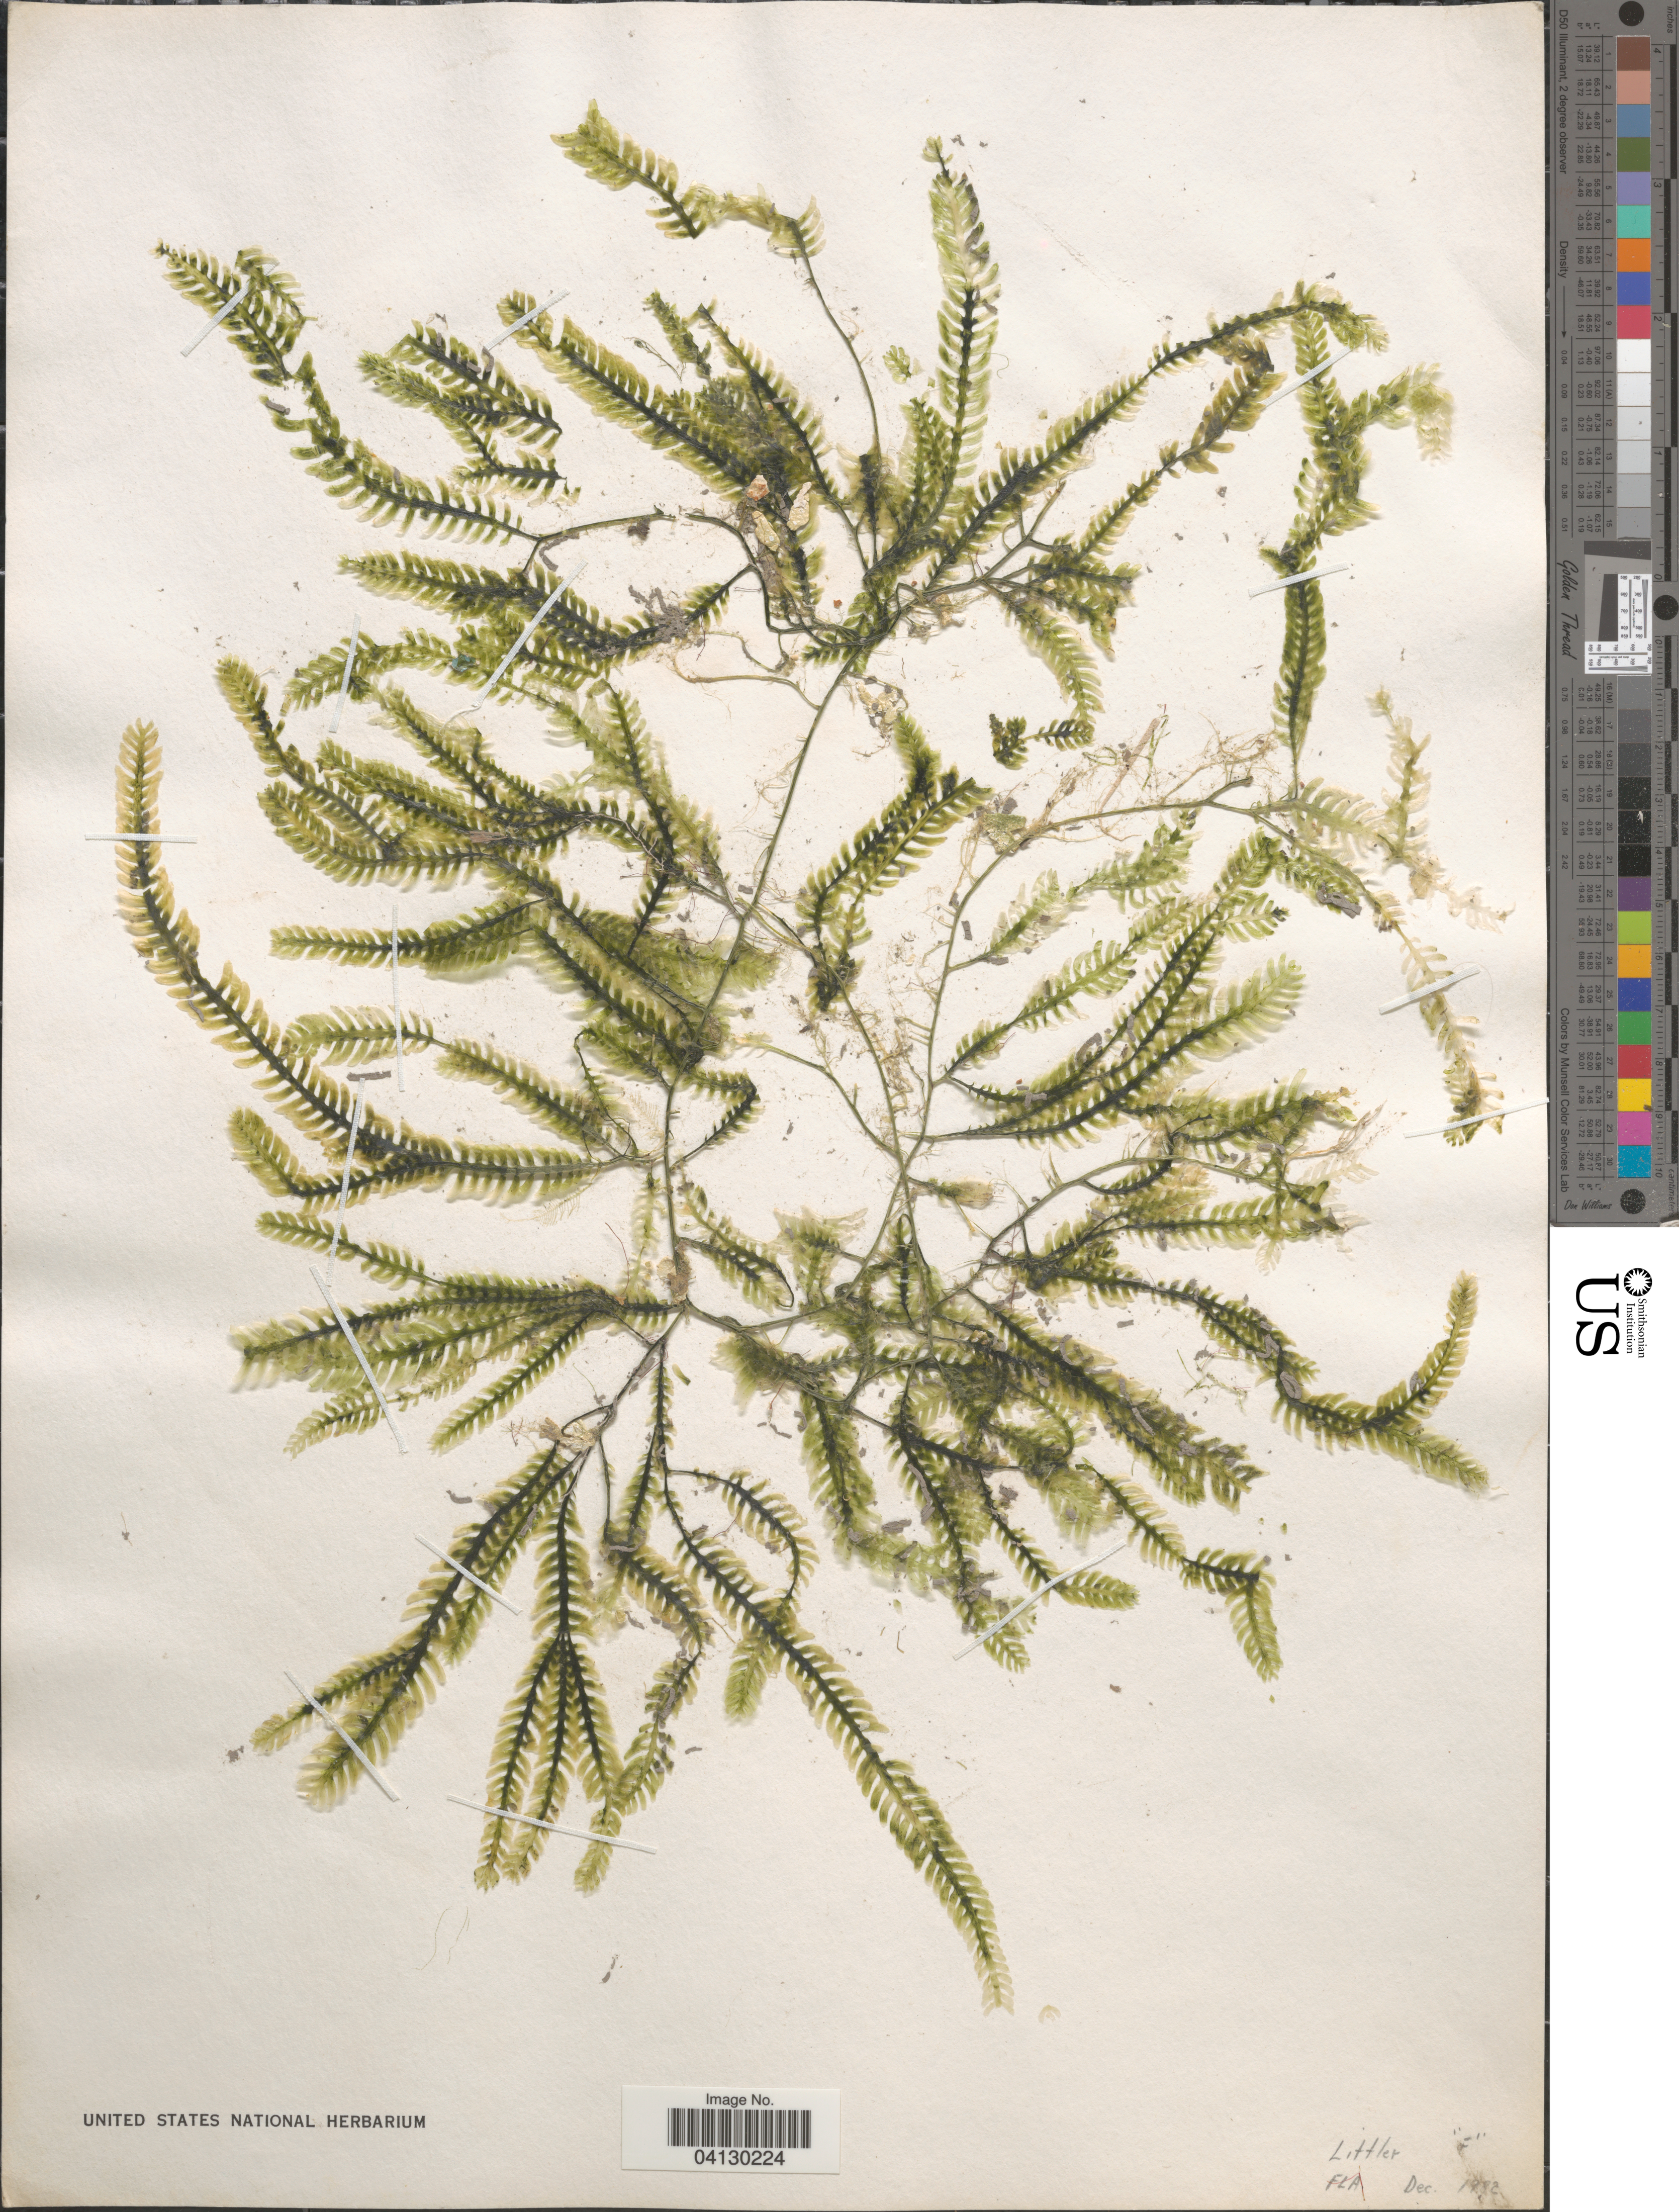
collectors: Littler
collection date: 1982-12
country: United States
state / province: Florida